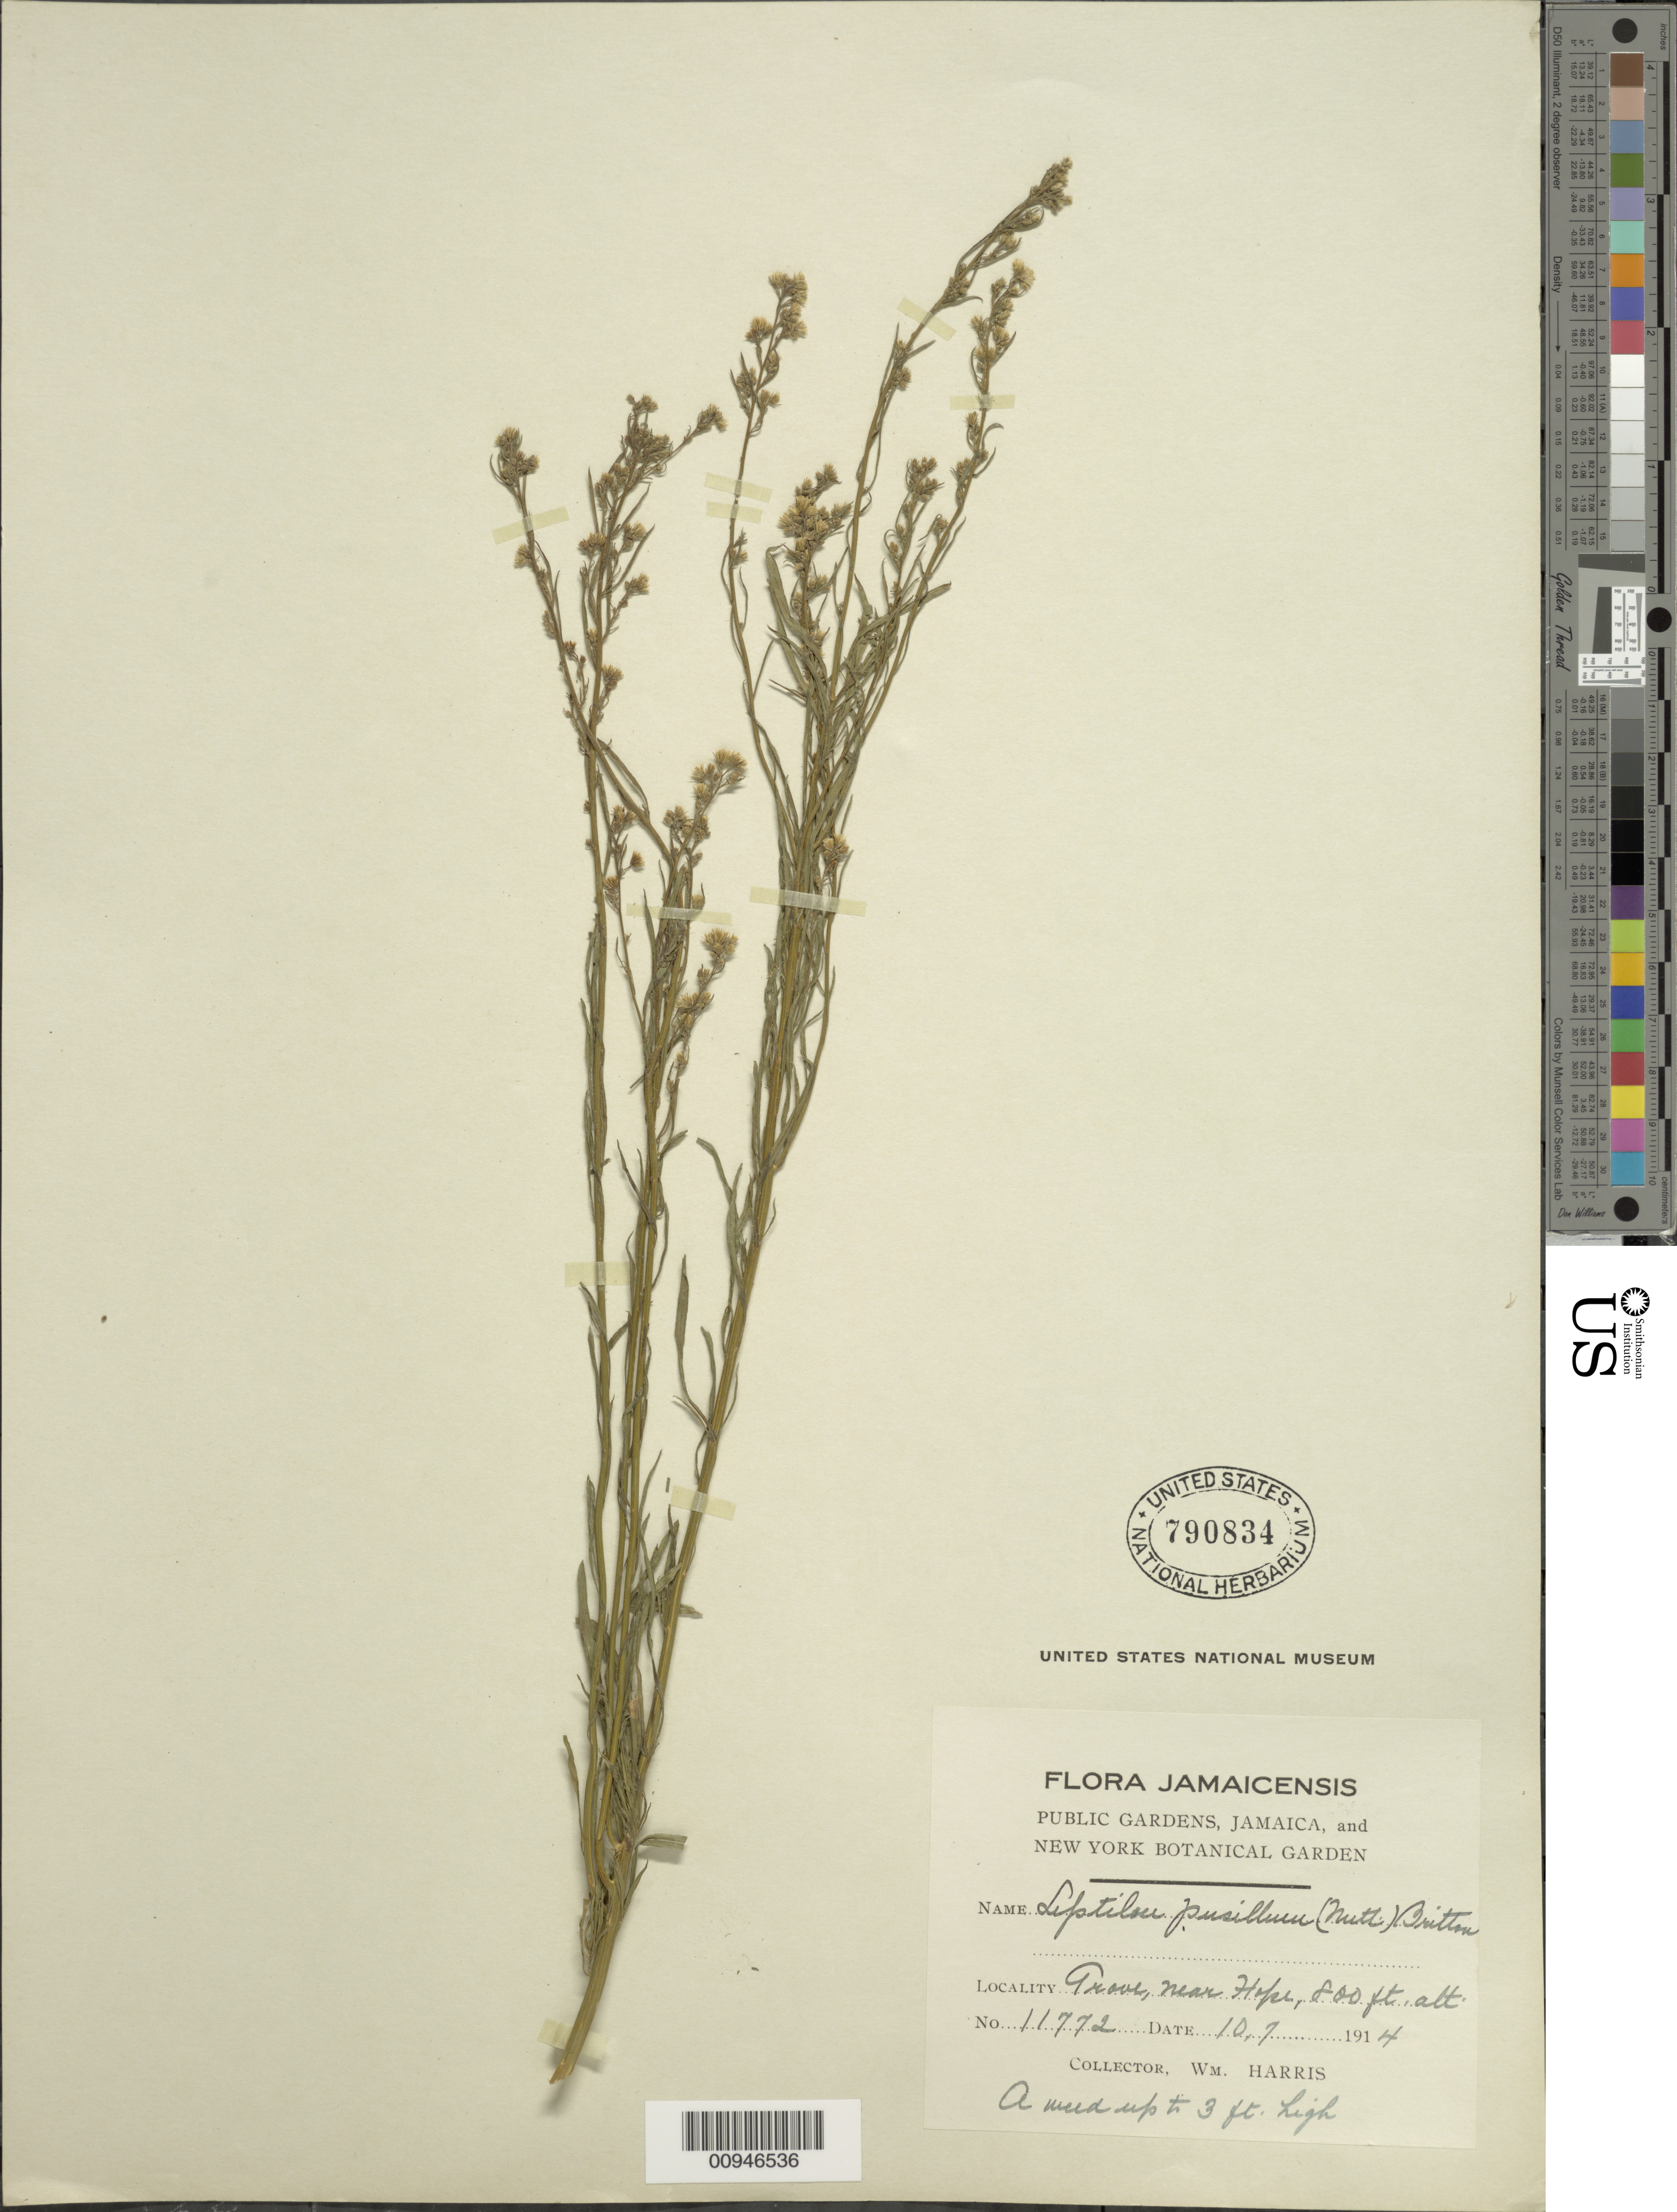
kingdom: Plantae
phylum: Tracheophyta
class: Magnoliopsida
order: Asterales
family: Asteraceae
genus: Conyza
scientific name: Conyza canadensis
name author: (L.) Cronq.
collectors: W. H. Harris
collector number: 11772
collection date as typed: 07 Oct 1914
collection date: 1914-10-07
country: Jamaica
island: Jamaica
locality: Grove, near Hope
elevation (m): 244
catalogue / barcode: US 790834